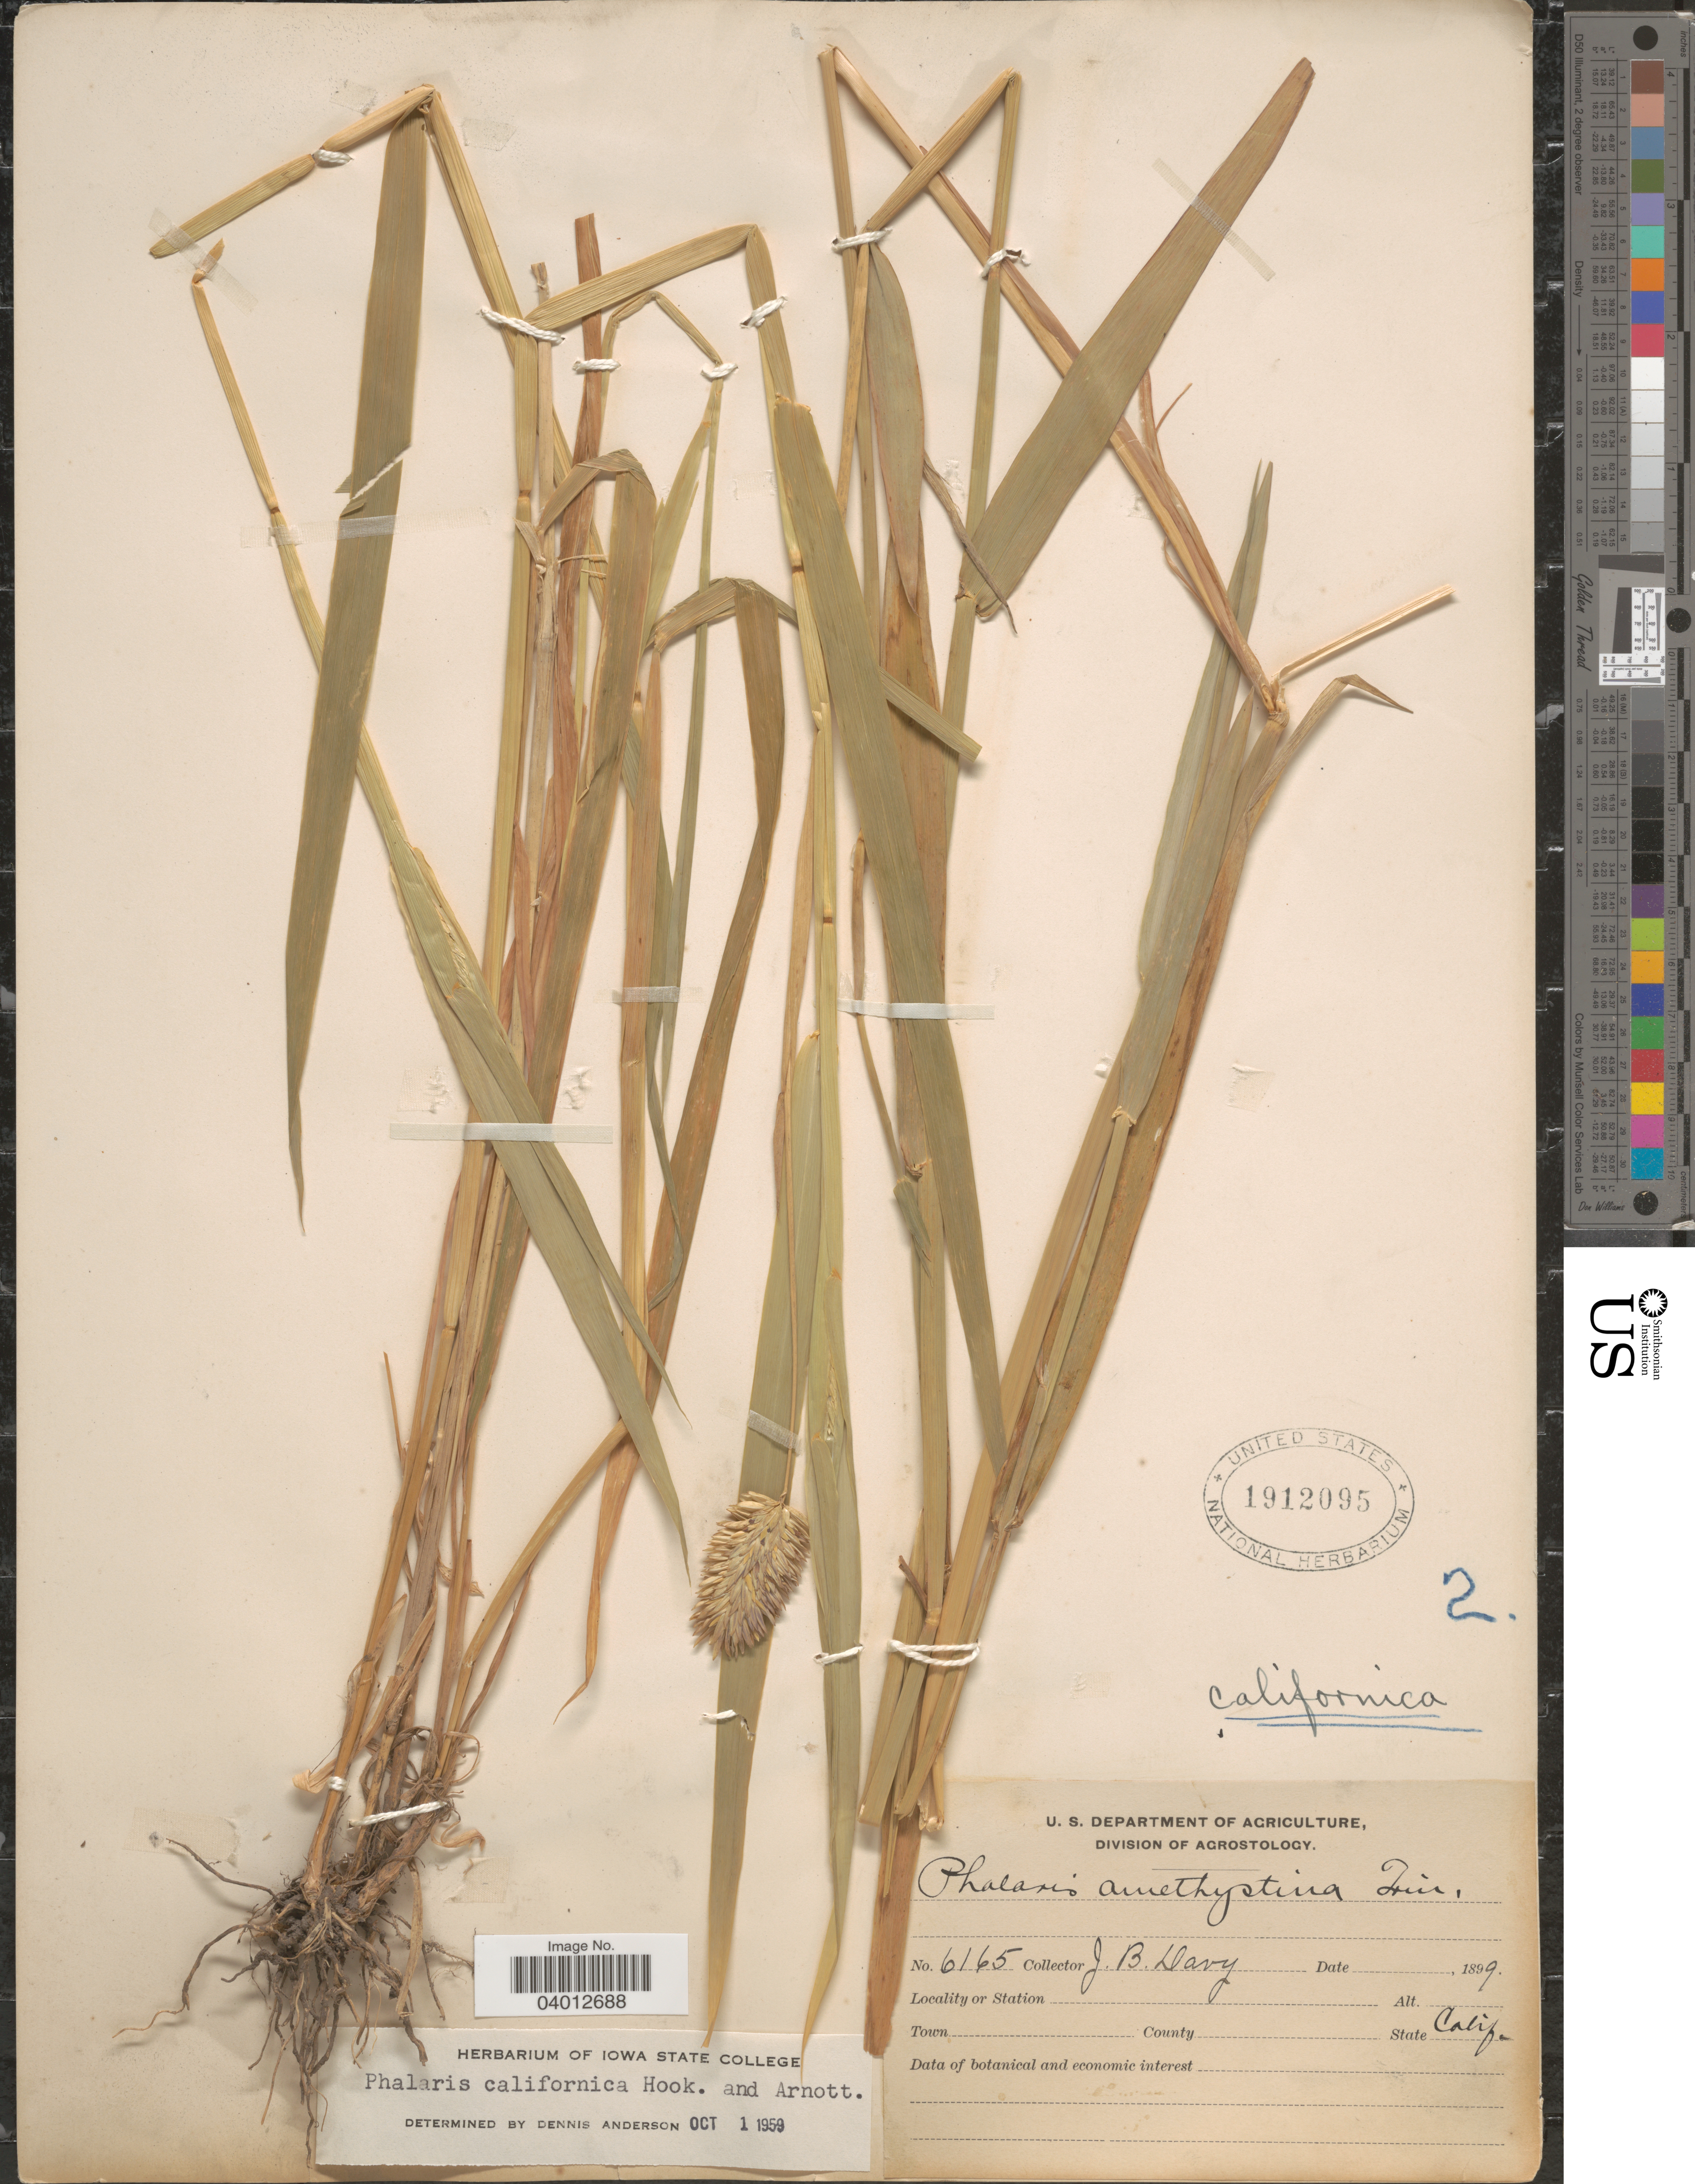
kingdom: Plantae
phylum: Tracheophyta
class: Liliopsida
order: Poales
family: Poaceae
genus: Phalaris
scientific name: Phalaris californica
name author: Hook. & Arn.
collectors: J. Burtt Davy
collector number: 6165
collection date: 1899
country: United States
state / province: California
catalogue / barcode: US 1912095